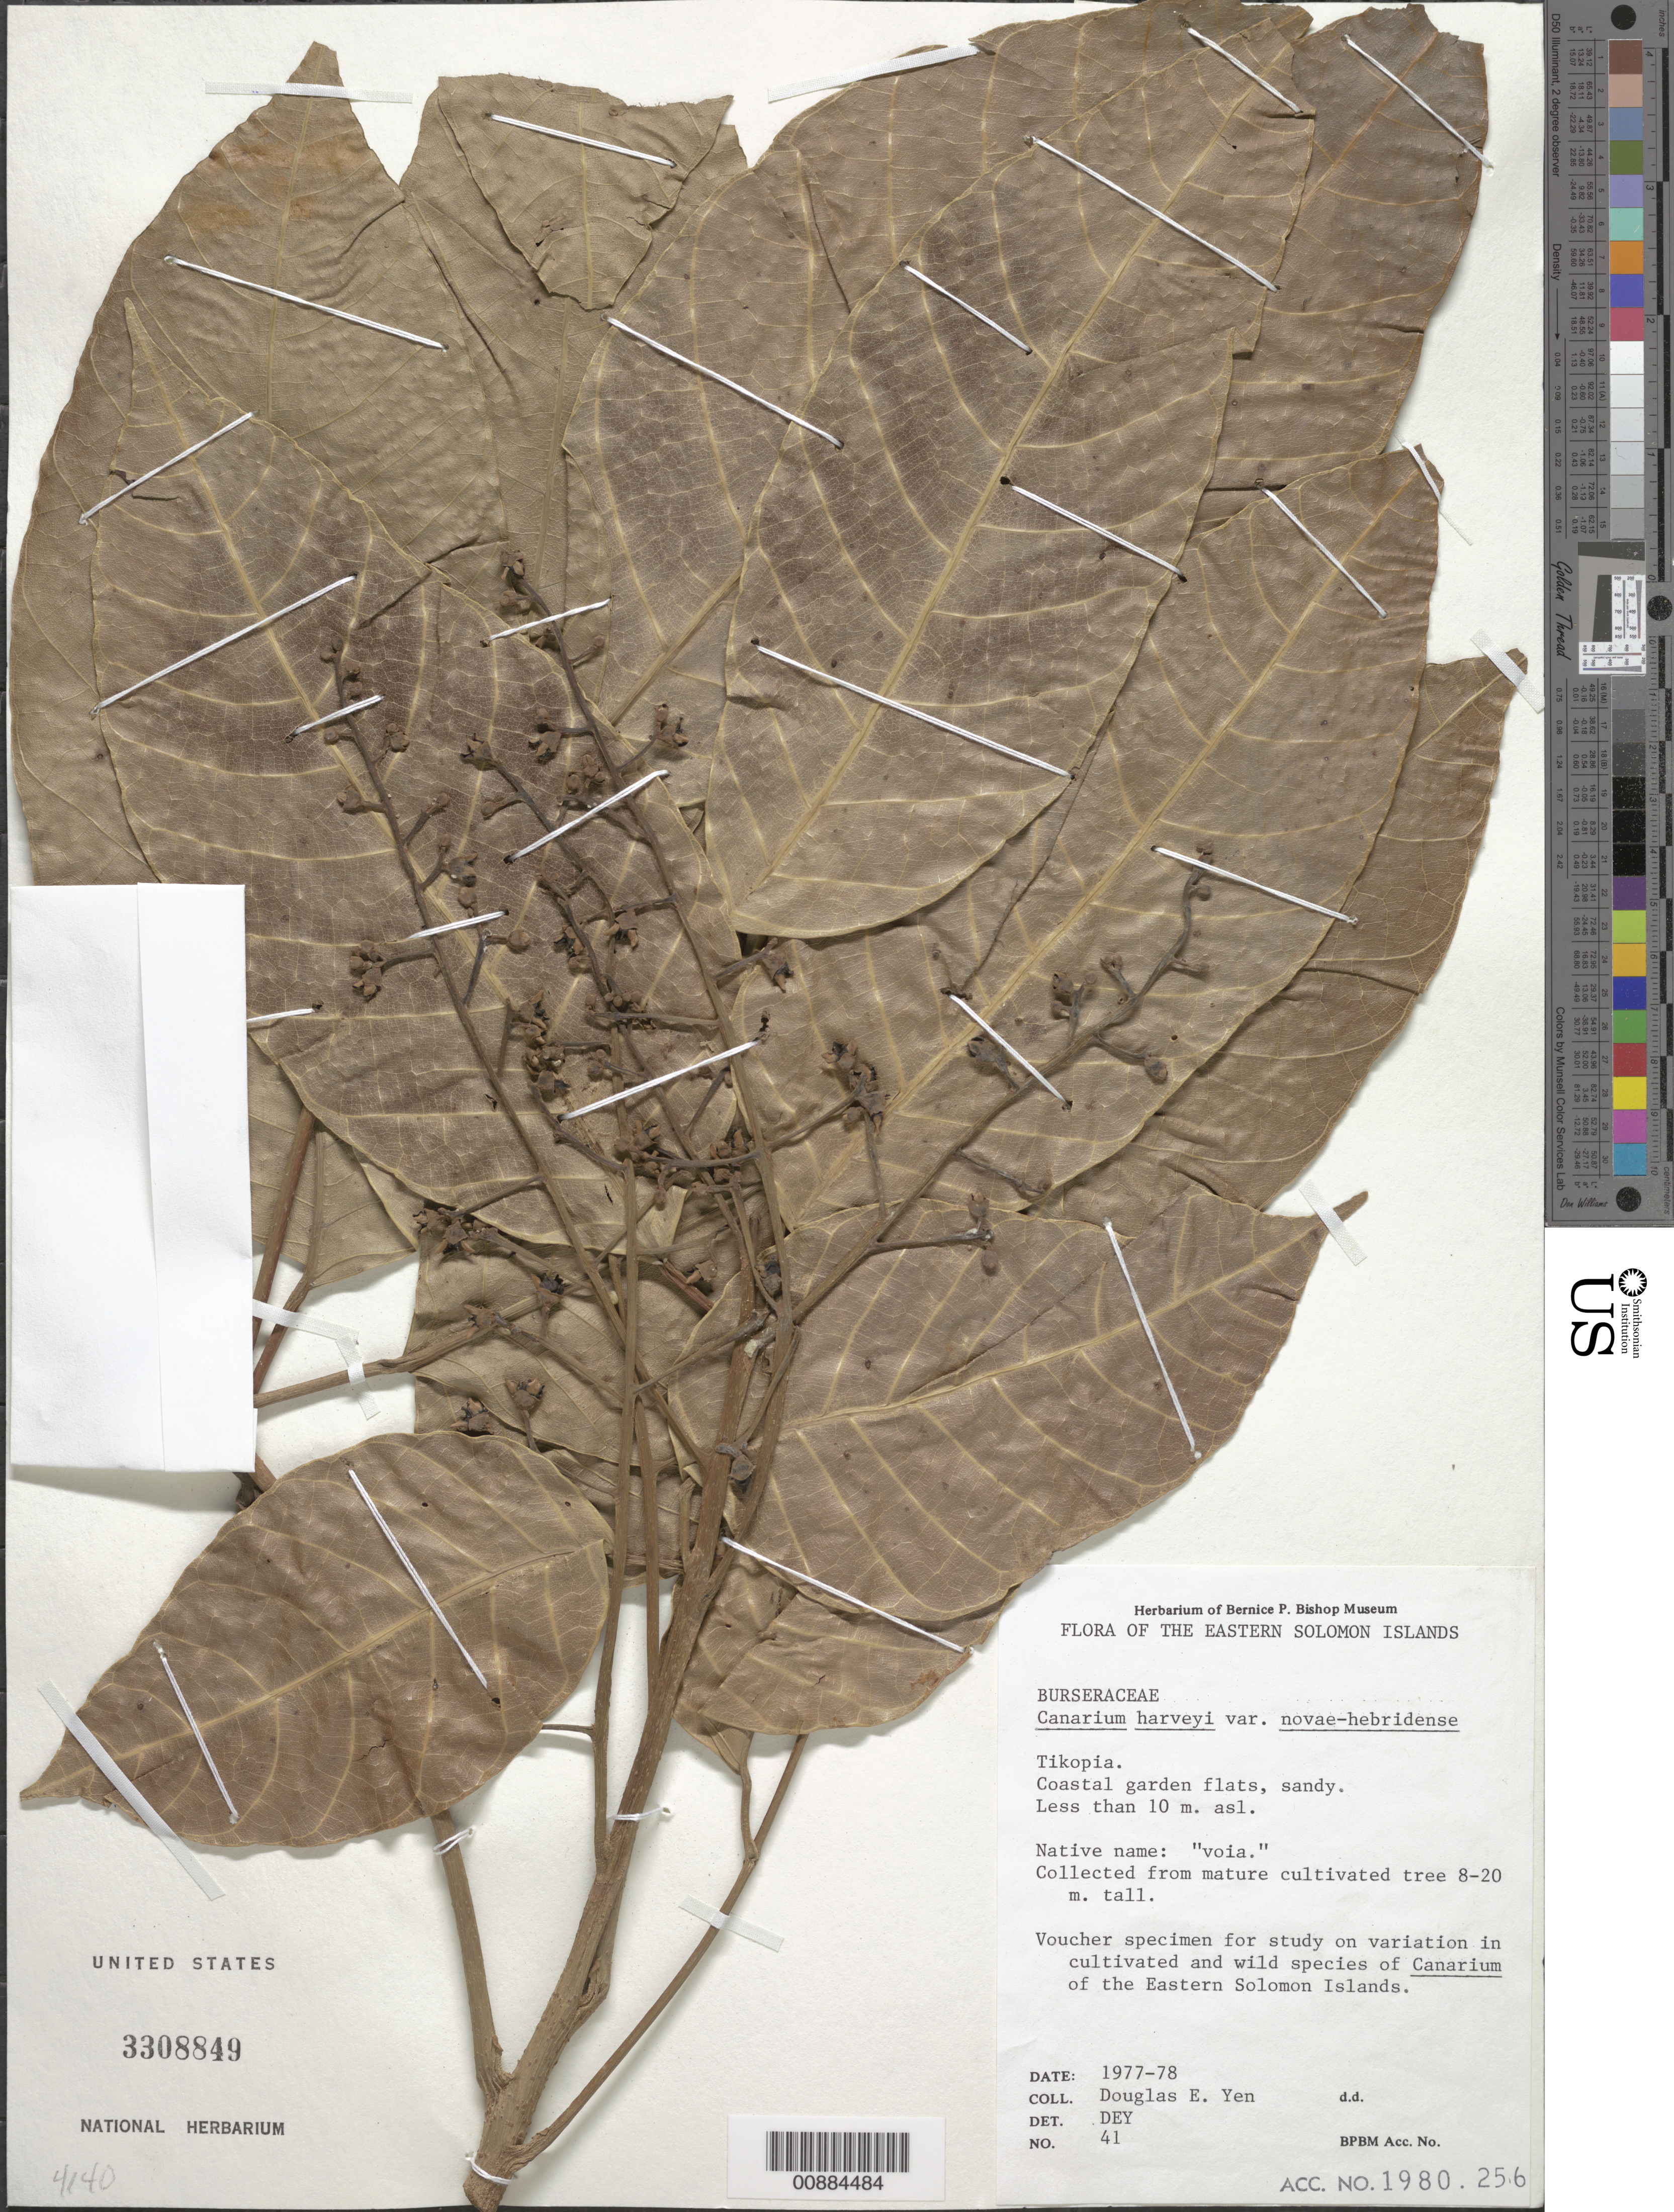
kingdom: Plantae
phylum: Tracheophyta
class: Magnoliopsida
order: Sapindales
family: Burseraceae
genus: Canarium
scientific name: Canarium harveyi var. novae-hebridense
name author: Leenh.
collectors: D. Yen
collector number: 41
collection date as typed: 1977 to 1978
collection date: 1977/1978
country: Solomon Islands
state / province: Temotu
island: Tikopia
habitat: garden flats, sandy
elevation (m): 10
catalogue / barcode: US 3308849